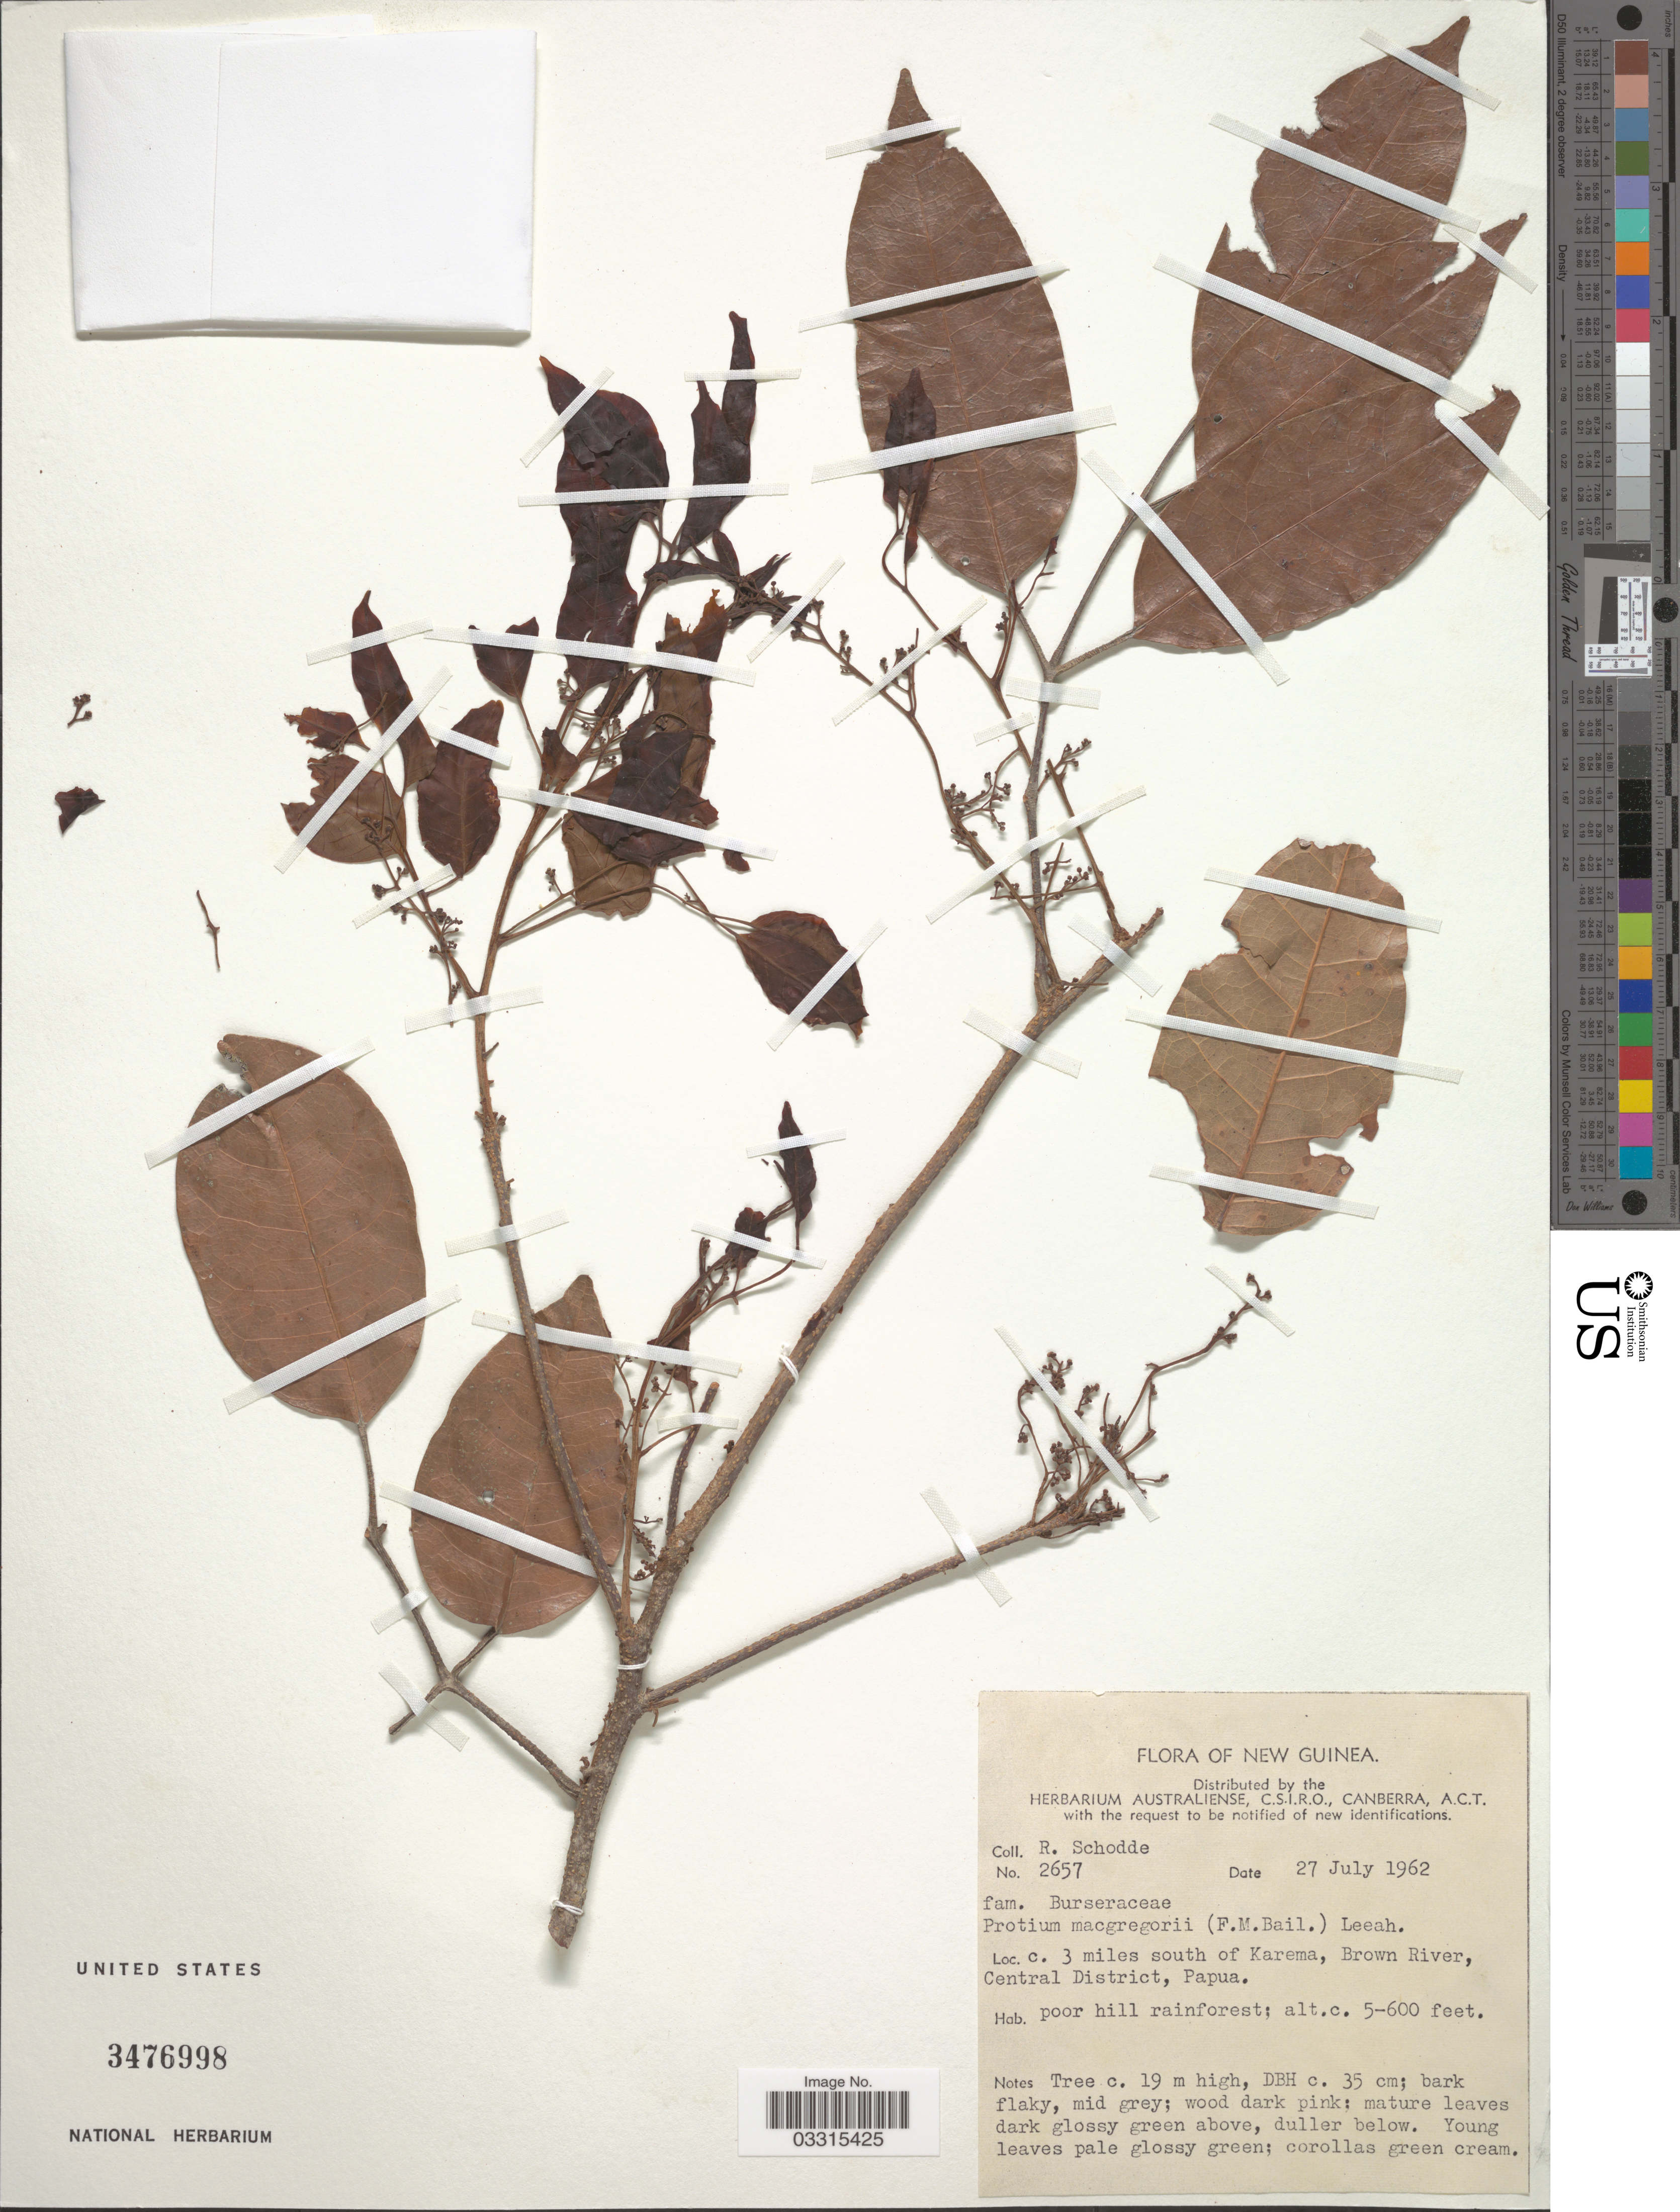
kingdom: Plantae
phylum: Tracheophyta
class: Magnoliopsida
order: Sapindales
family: Burseraceae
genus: Protium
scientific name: Protium macgregorii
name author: (F.M. Bailey) Leenh.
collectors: R. Schodde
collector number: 2657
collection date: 1962-07-27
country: Papua New Guinea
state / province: Central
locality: New Guinea. c. 3 miles south of Karema, Brown River, Central District, Papua.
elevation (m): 152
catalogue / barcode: US 3476998